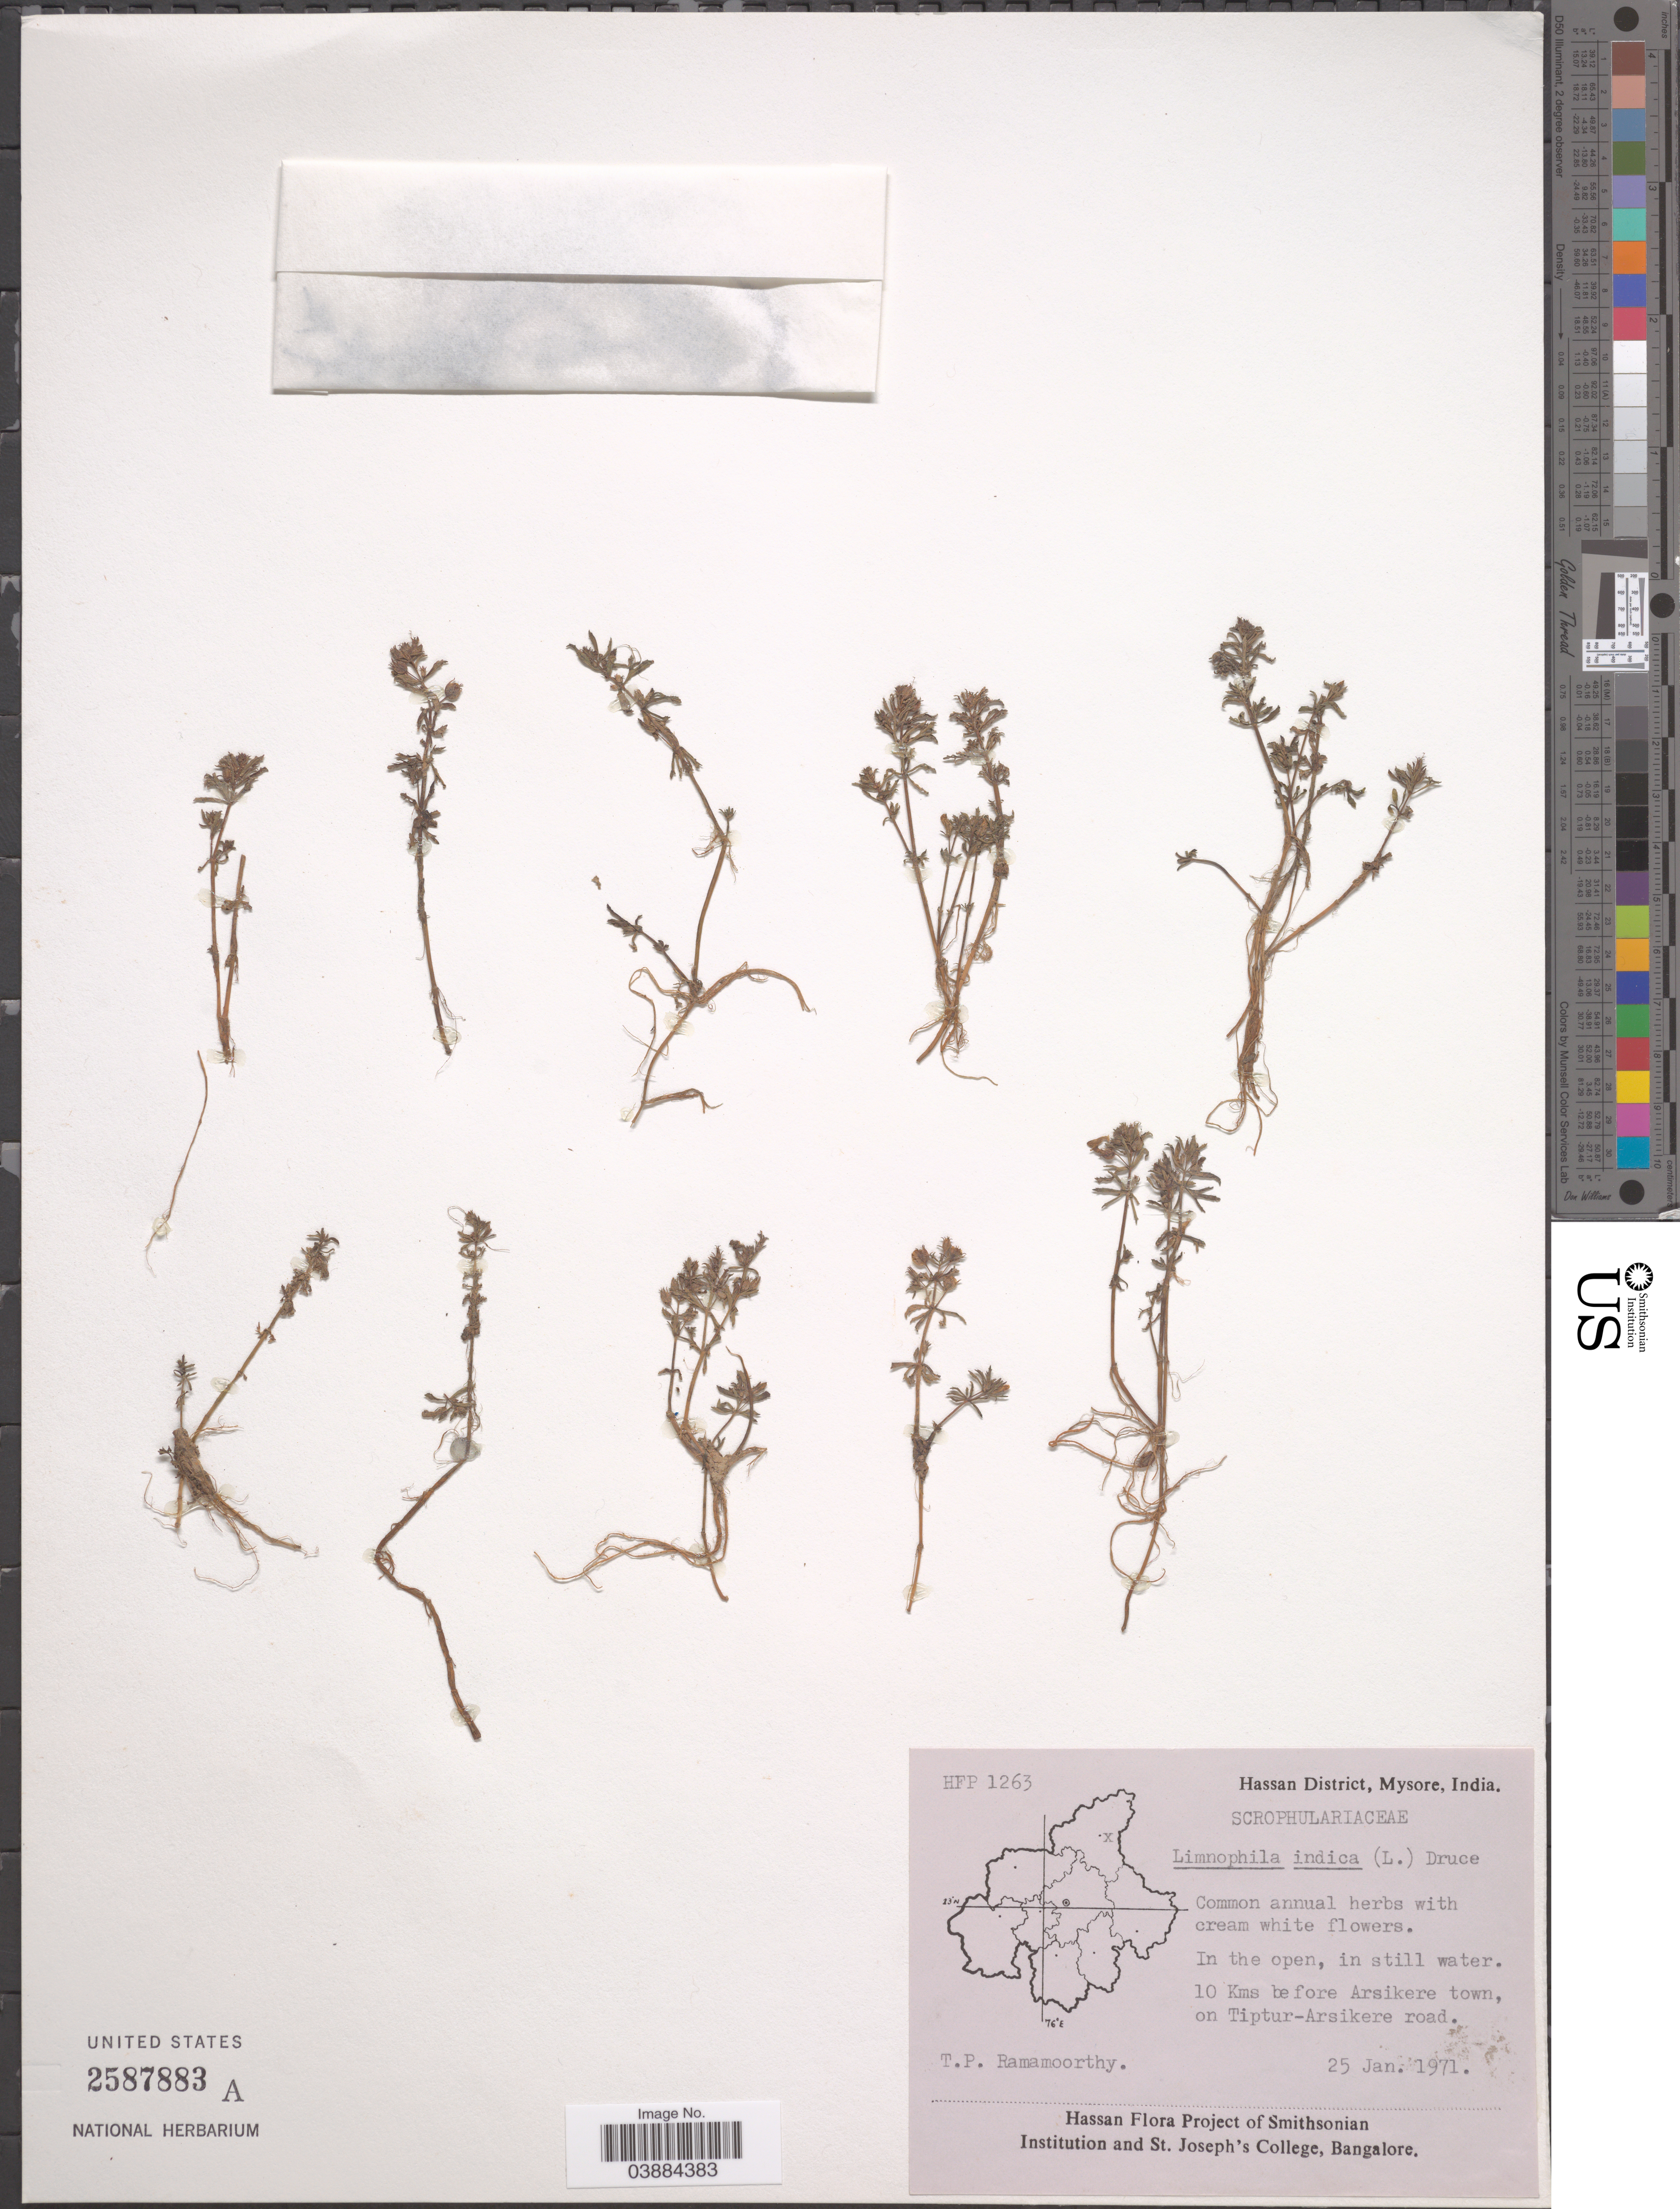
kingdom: Plantae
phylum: Tracheophyta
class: Magnoliopsida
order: Lamiales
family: Plantaginaceae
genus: Limnophila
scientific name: Limnophila indica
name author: (L.) Druce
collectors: T. P. Ramamoorthy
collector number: HFP1263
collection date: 1971-01-25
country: India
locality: Hassan District, Mysore. 10 Kms before Arsikere town, on Tiptur-Arsikere road.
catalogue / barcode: US 2587883A